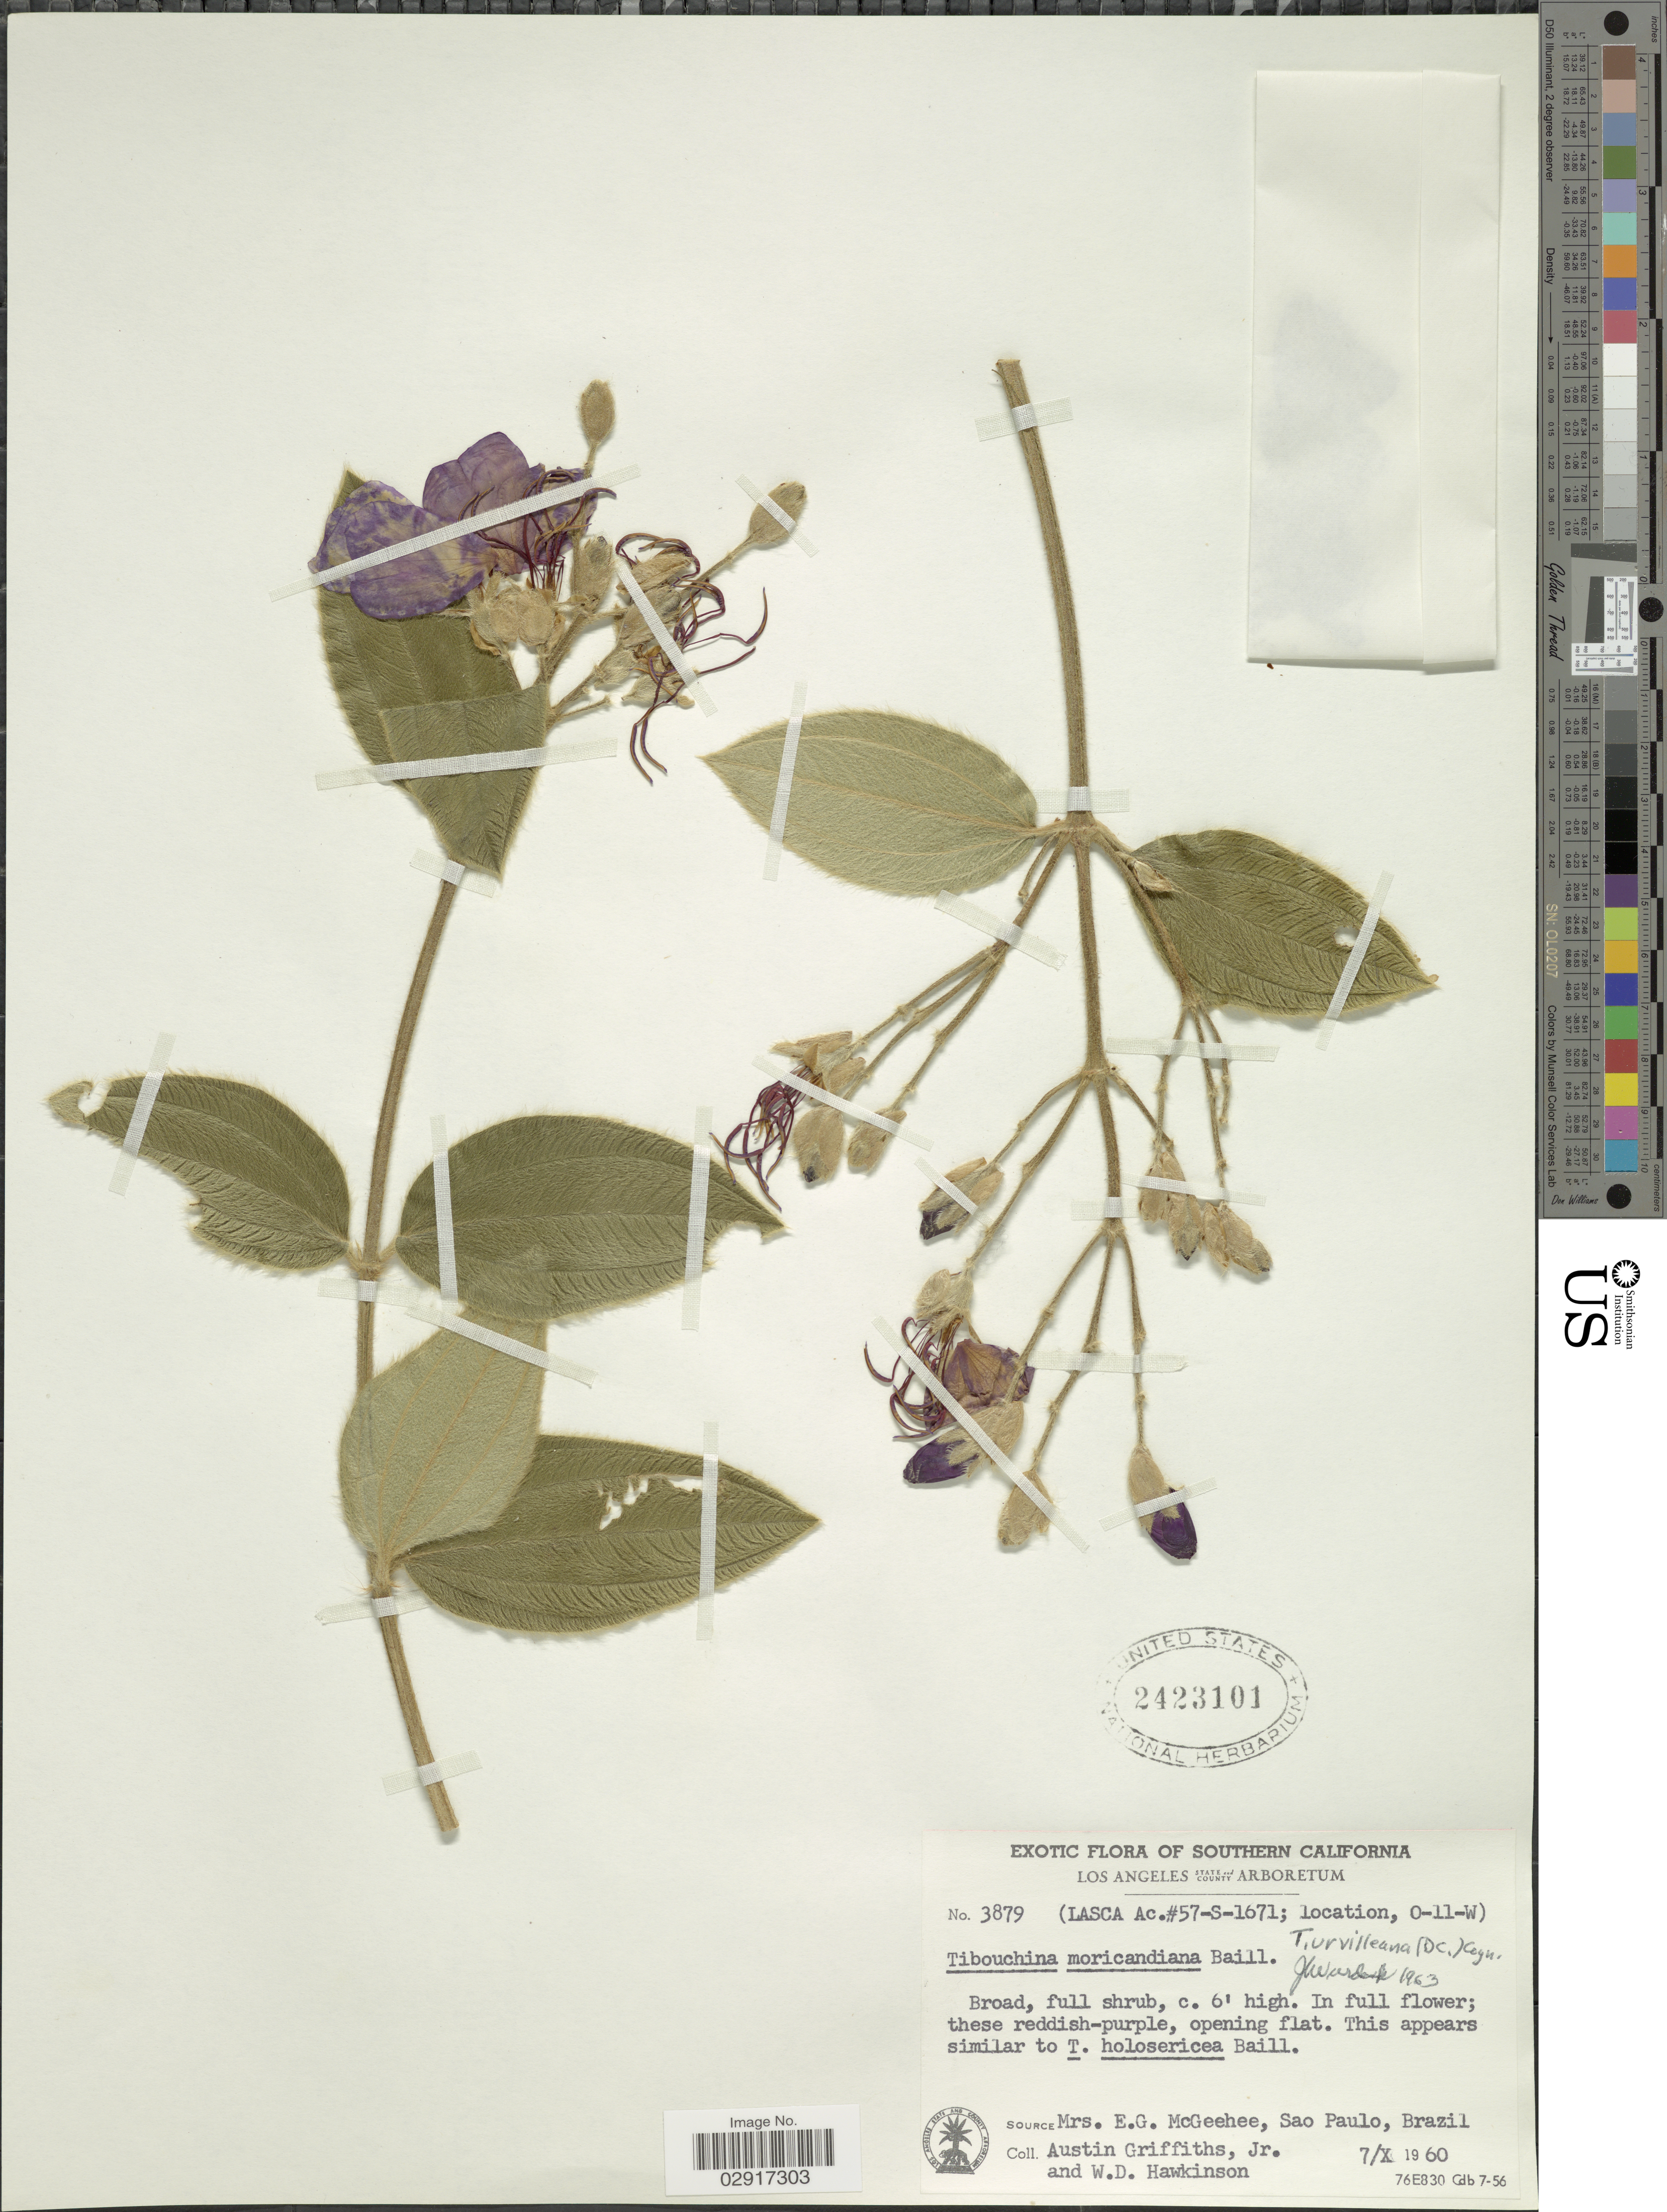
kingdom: Plantae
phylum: Tracheophyta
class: Magnoliopsida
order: Myrtales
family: Melastomataceae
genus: Pleroma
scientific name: Pleroma urvilleanum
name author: (DC.) P.J.F. Guim. & Michelang.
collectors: A. Griffiths & W. Hawkinson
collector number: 3879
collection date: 1960-10-07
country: United States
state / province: California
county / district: Los Angeles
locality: Southern California. Los Angeles State and County Arboretum.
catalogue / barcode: US 2423101